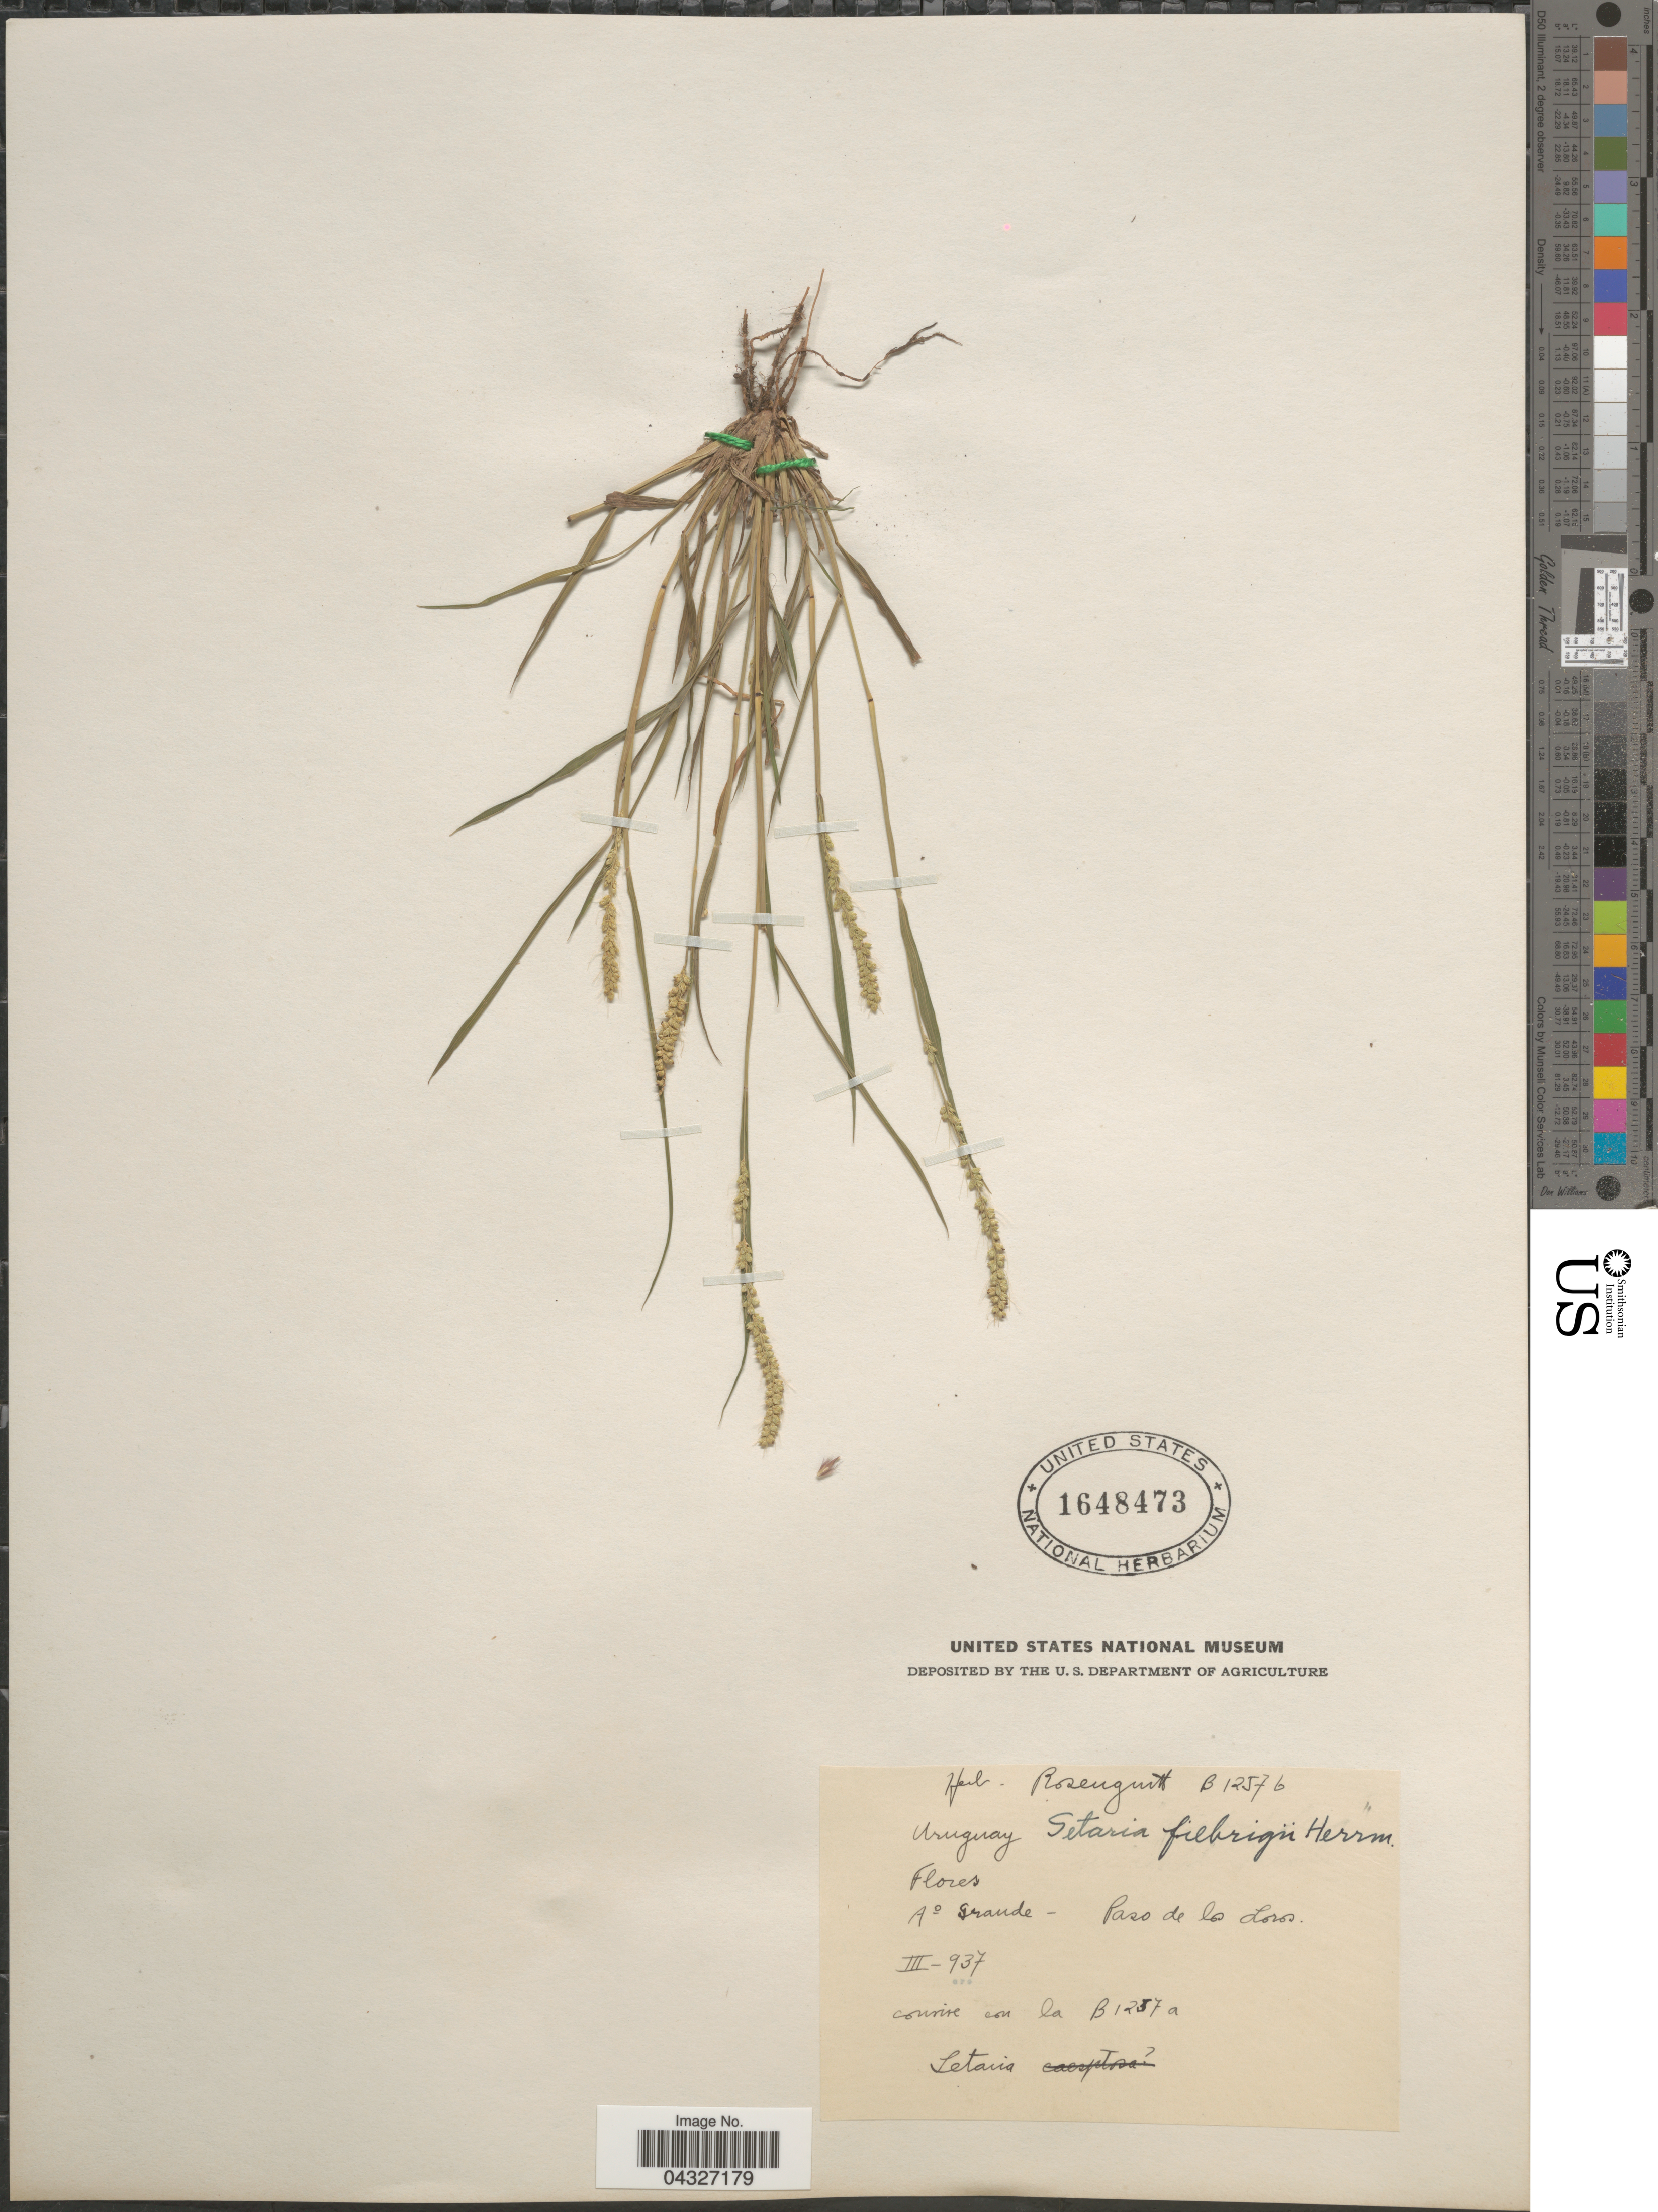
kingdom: Plantae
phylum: Tracheophyta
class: Liliopsida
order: Poales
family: Poaceae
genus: Setaria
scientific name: Setaria fiebrigii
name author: R.A.W. Herrm.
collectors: ex herb. Rosengurtt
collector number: B1257b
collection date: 1937-03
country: Uruguay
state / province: Flores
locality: Ao Grande - Paso de los Loros.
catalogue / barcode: US 1648473